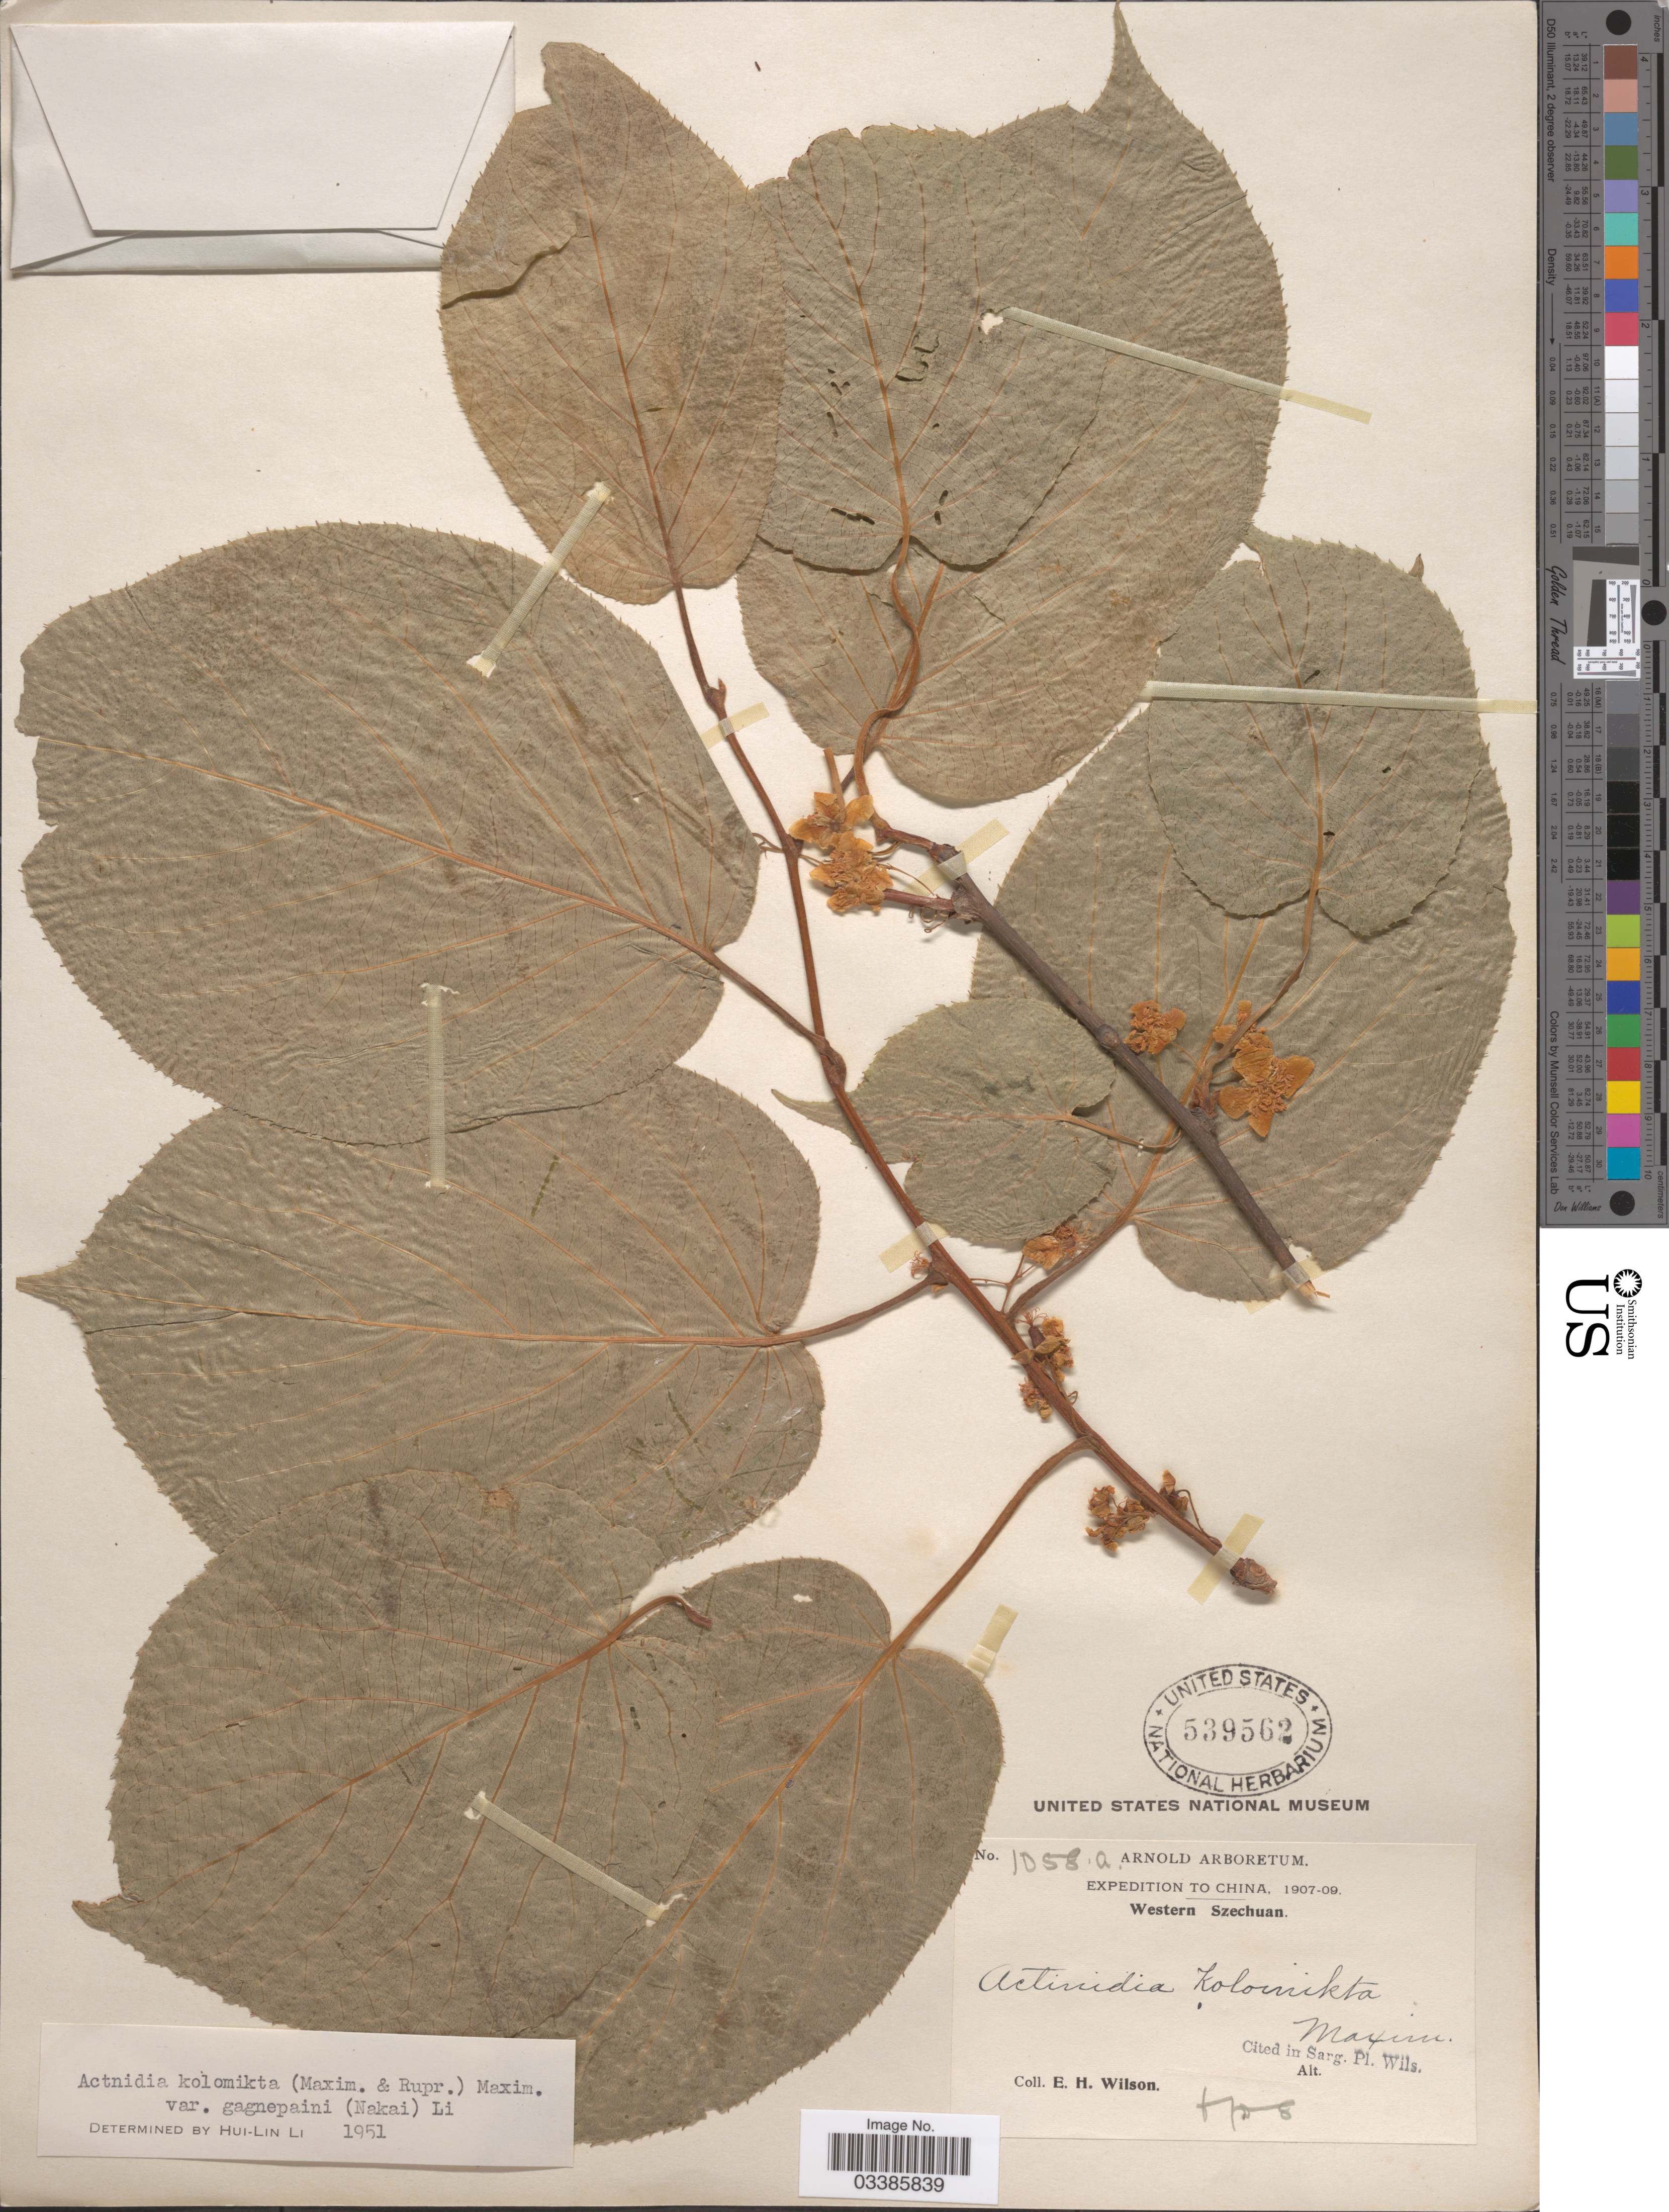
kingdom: Plantae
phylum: Tracheophyta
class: Magnoliopsida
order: Ericales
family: Actinidiaceae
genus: Actinidia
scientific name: Actinidia kolomikta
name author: (Rupr. & Maxim.) Maxim.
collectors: E. Wilson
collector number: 1058 a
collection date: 1908-06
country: China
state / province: Sichuan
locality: Western Szechuan.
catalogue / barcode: US 539562